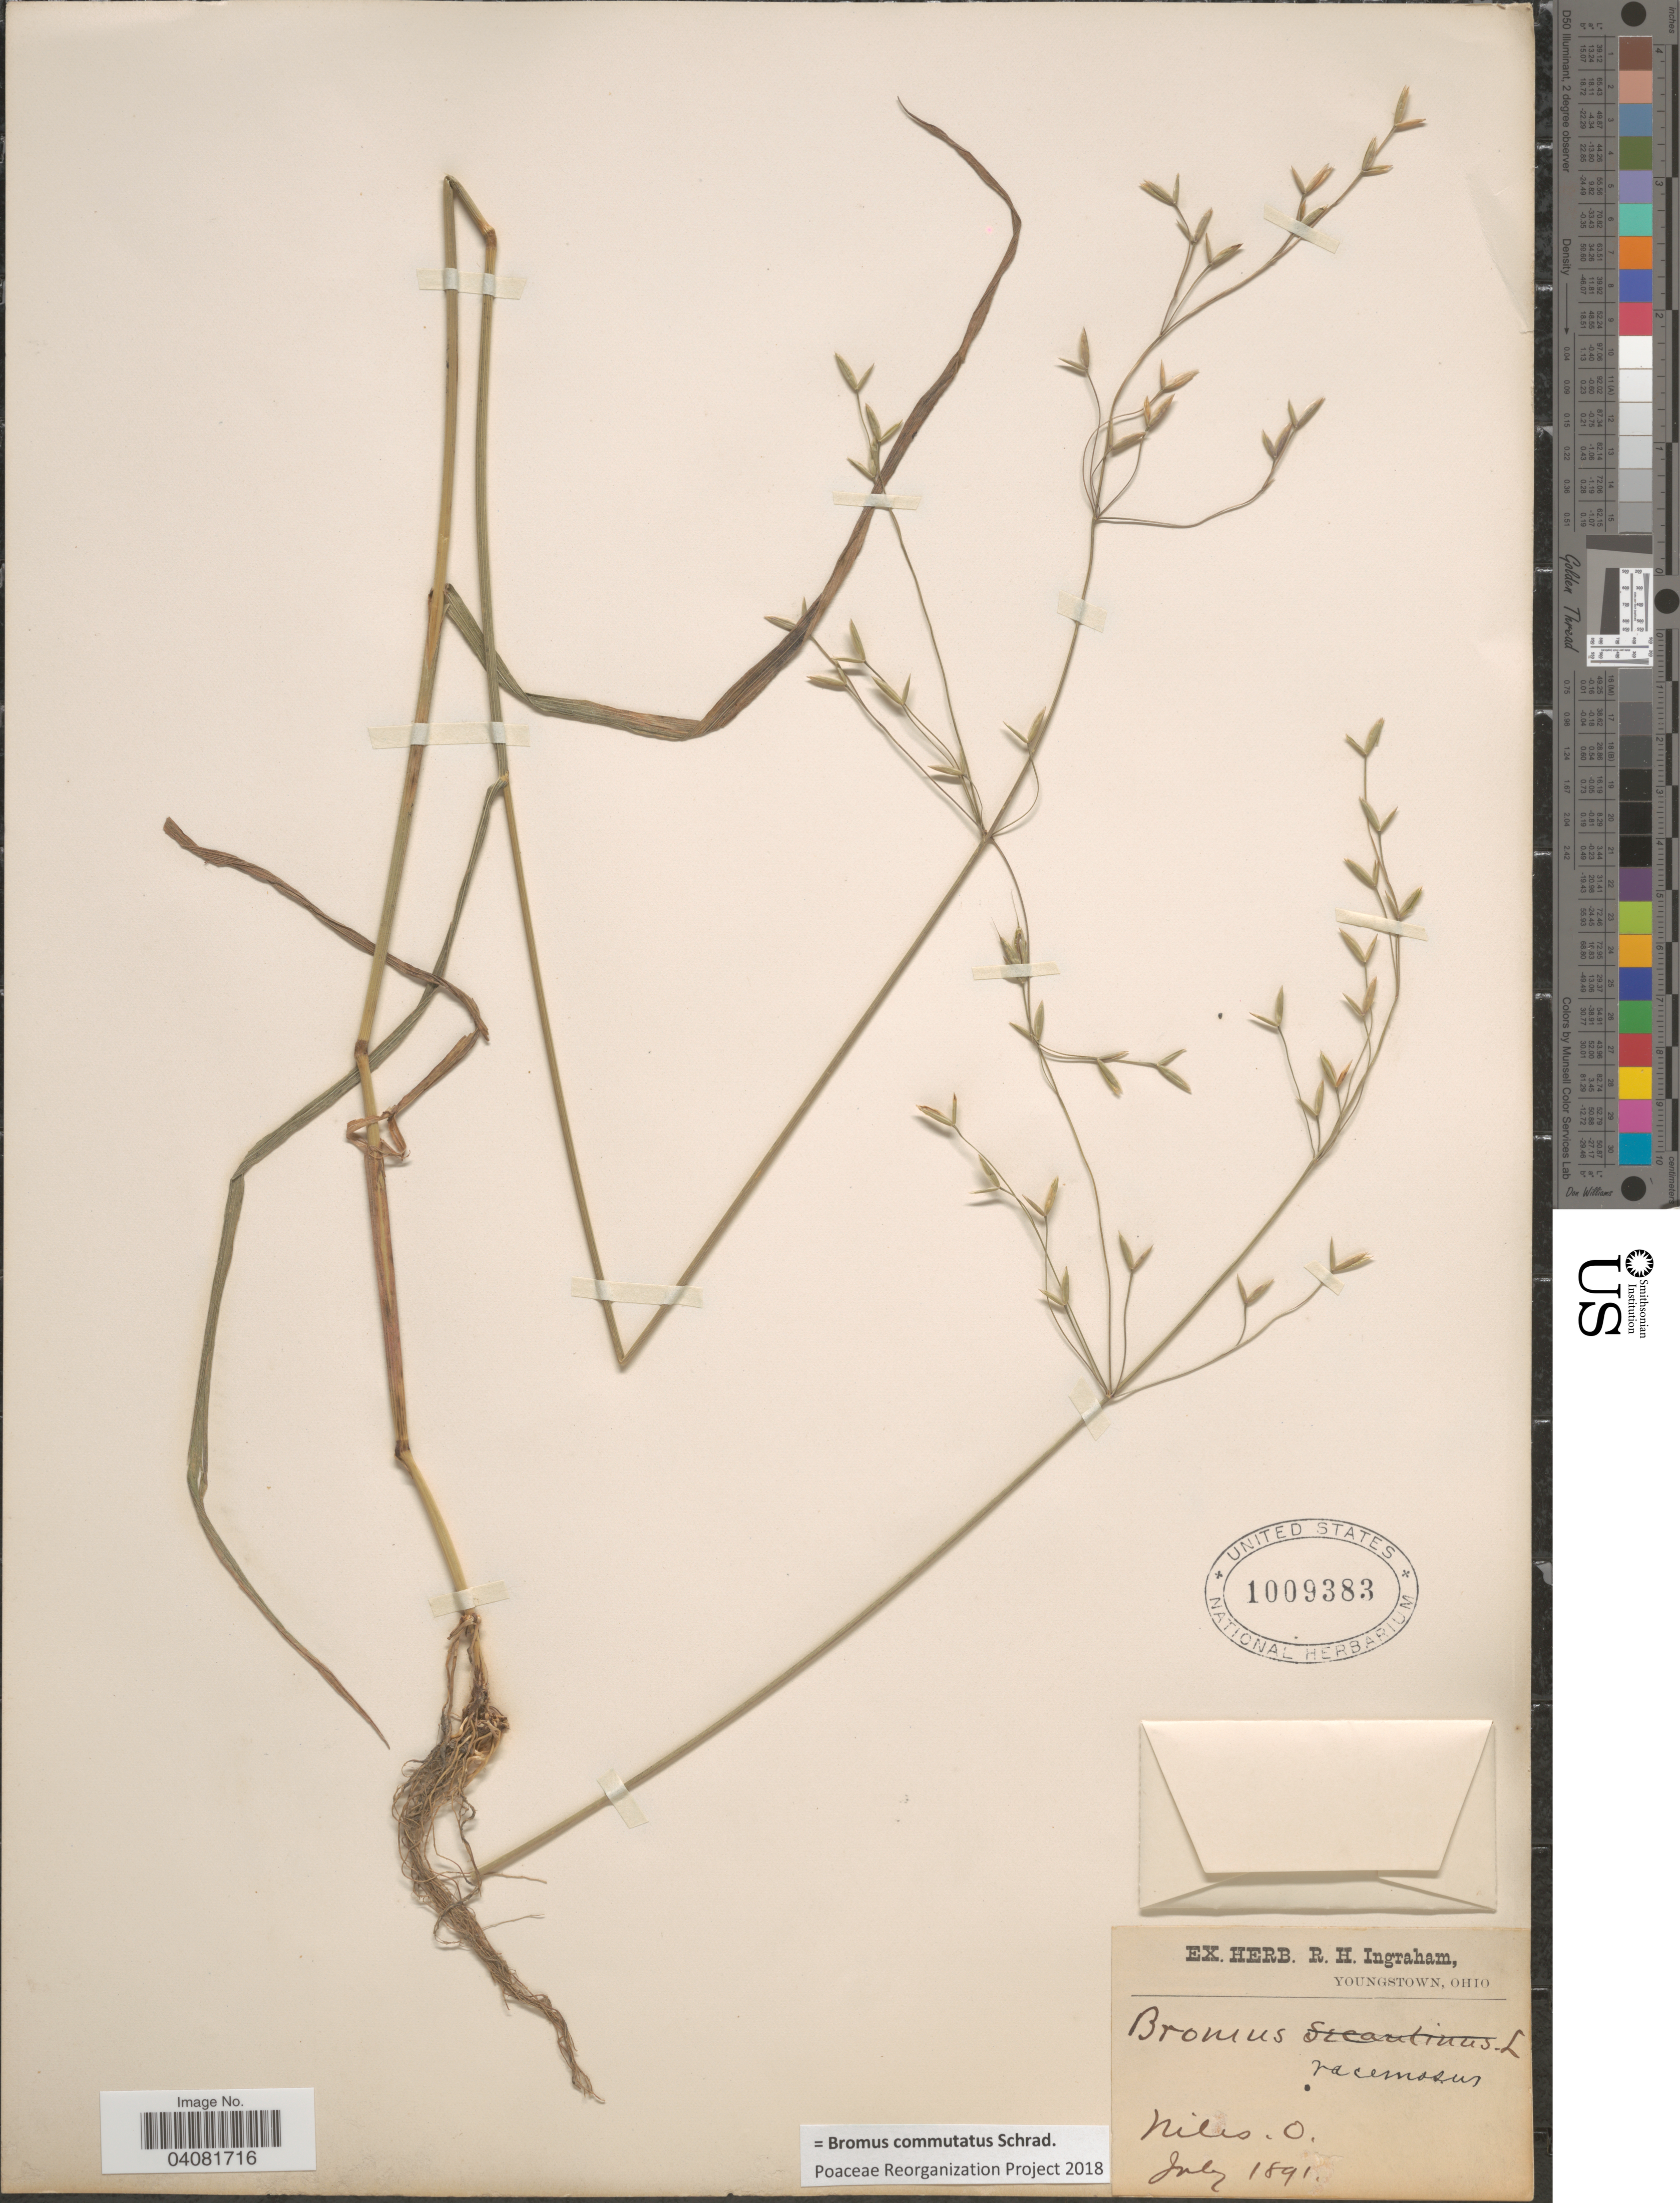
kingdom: Plantae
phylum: Tracheophyta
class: Liliopsida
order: Poales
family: Poaceae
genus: Bromus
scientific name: Bromus commutatus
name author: Schrad.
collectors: Ex herb. R. H. Ingraham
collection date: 1891-07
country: United States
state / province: Ohio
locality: Niles.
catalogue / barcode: US 1009383